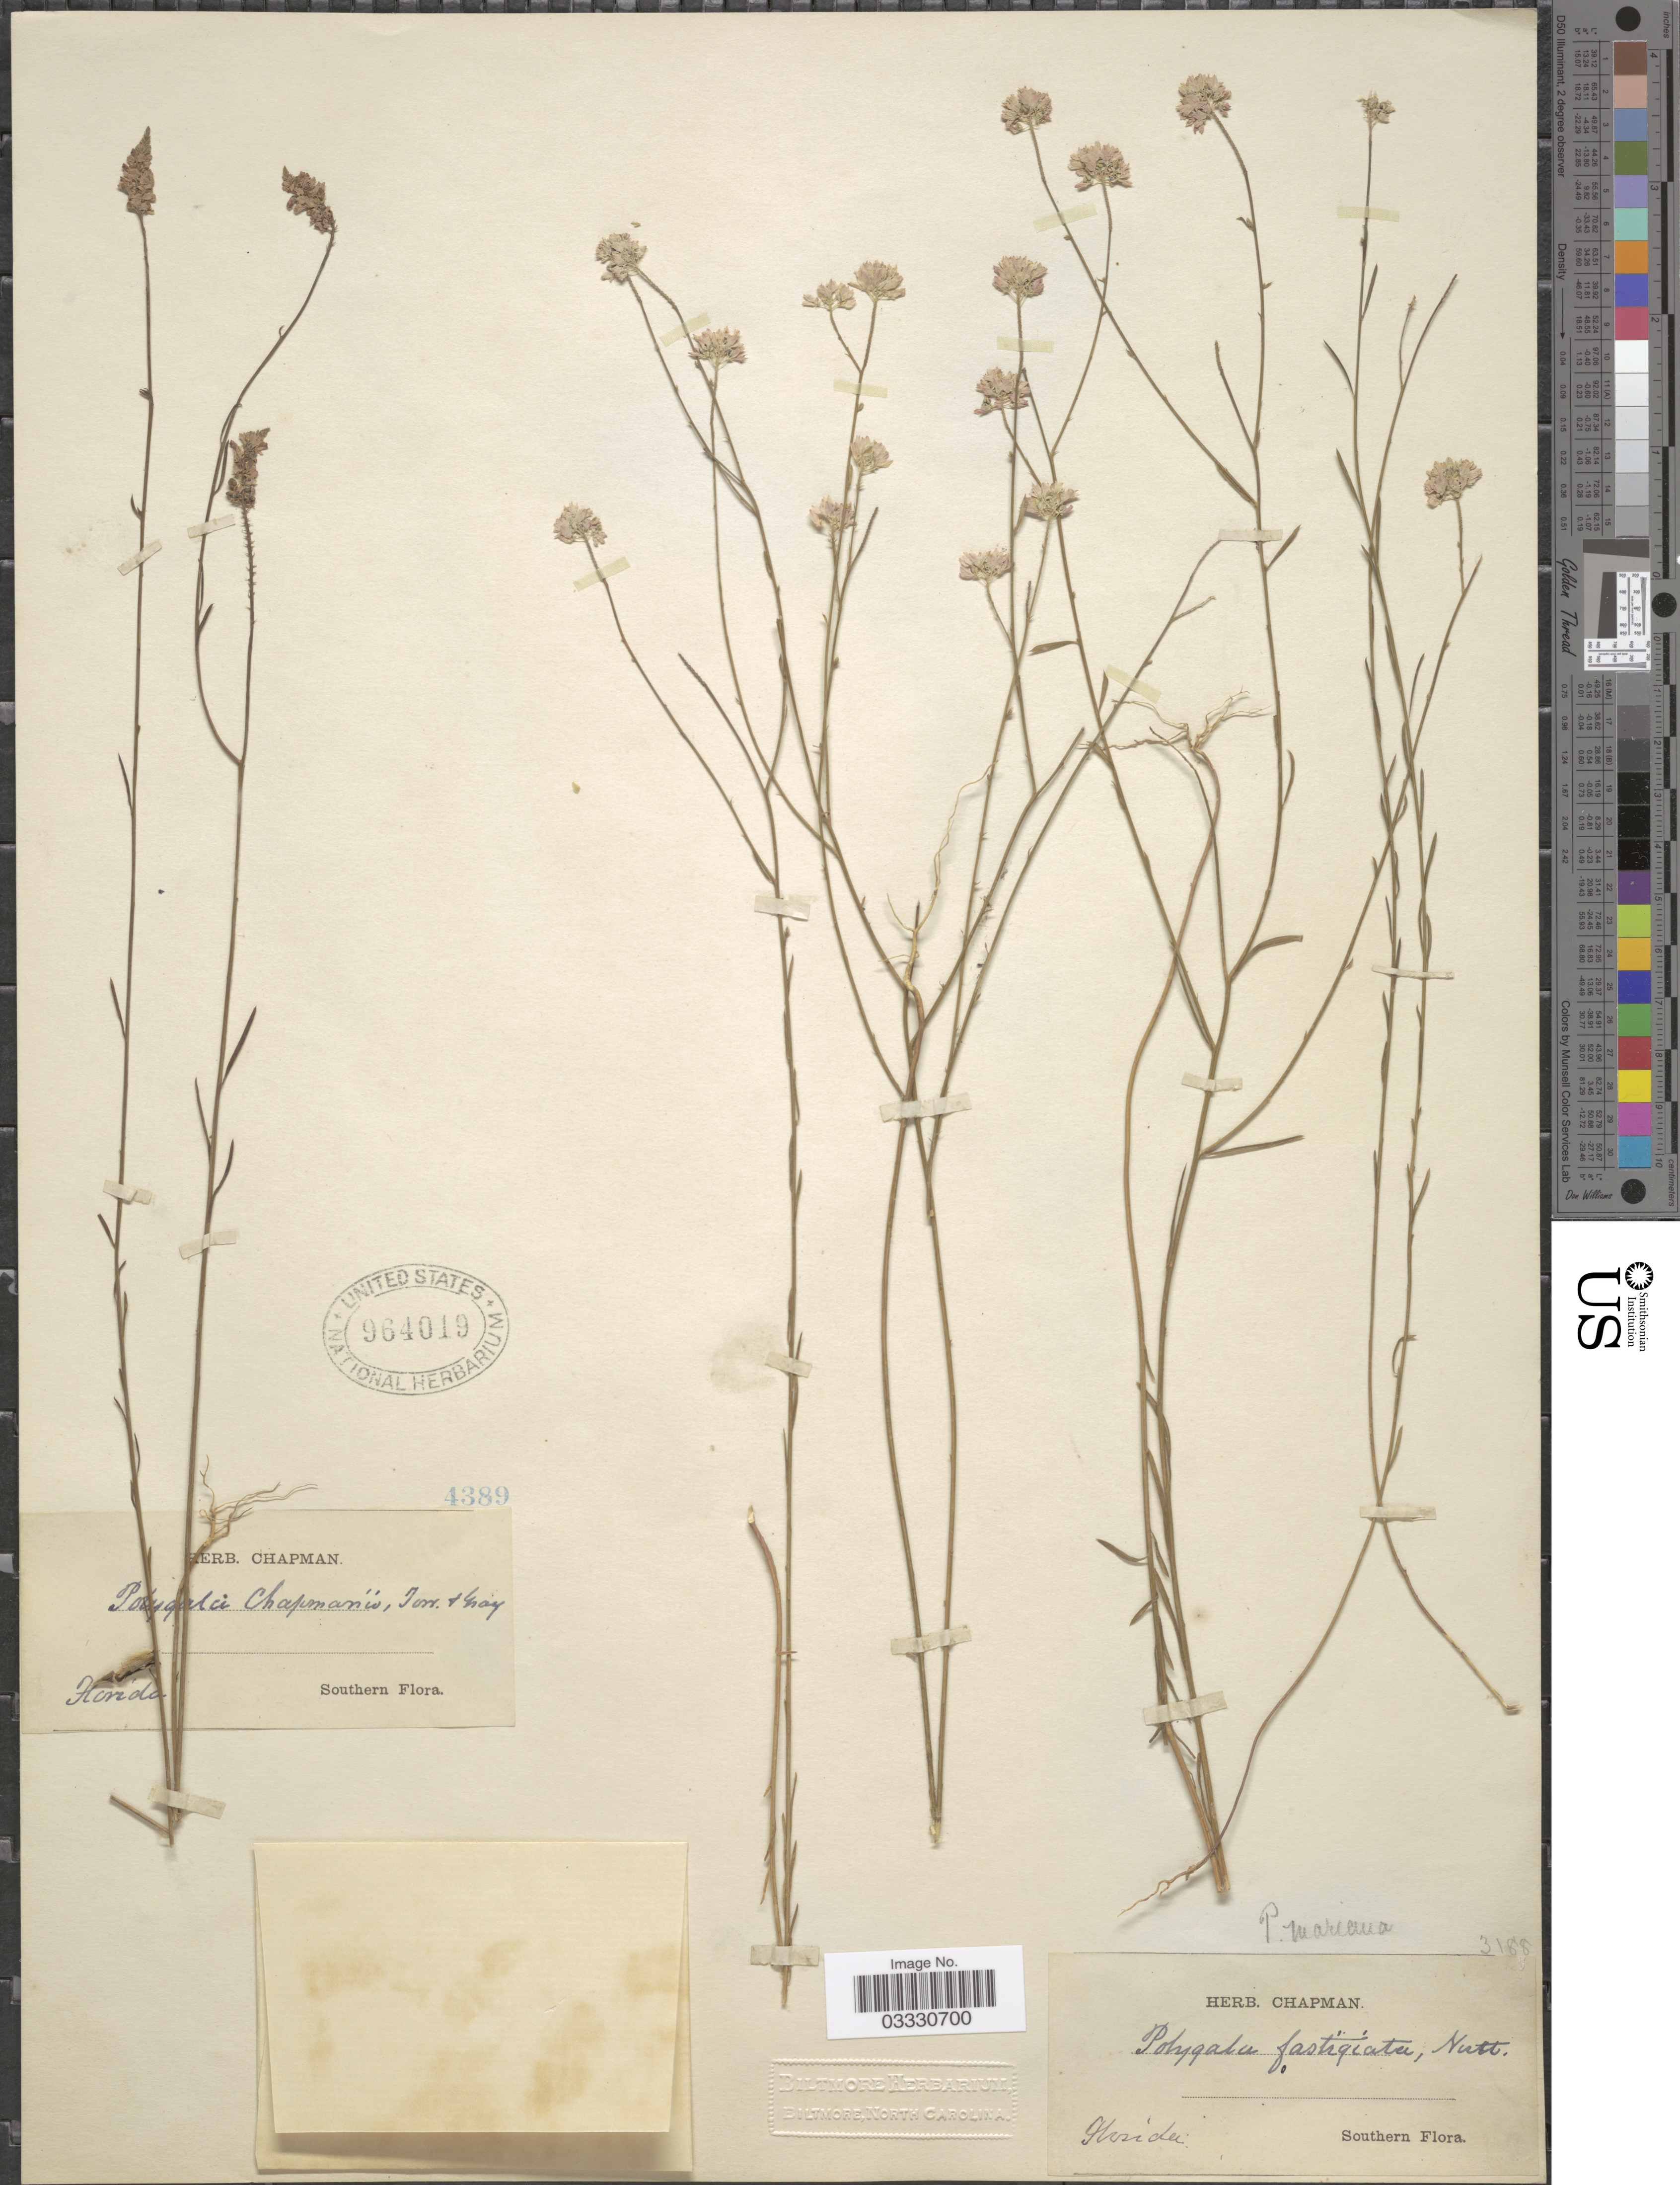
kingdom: Plantae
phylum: Tracheophyta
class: Magnoliopsida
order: Fabales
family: Polygalaceae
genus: Polygala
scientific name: Polygala fastigiata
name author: Nutt.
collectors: ex herb. Chapman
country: United States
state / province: Florida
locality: Southern.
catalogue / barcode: US 964019